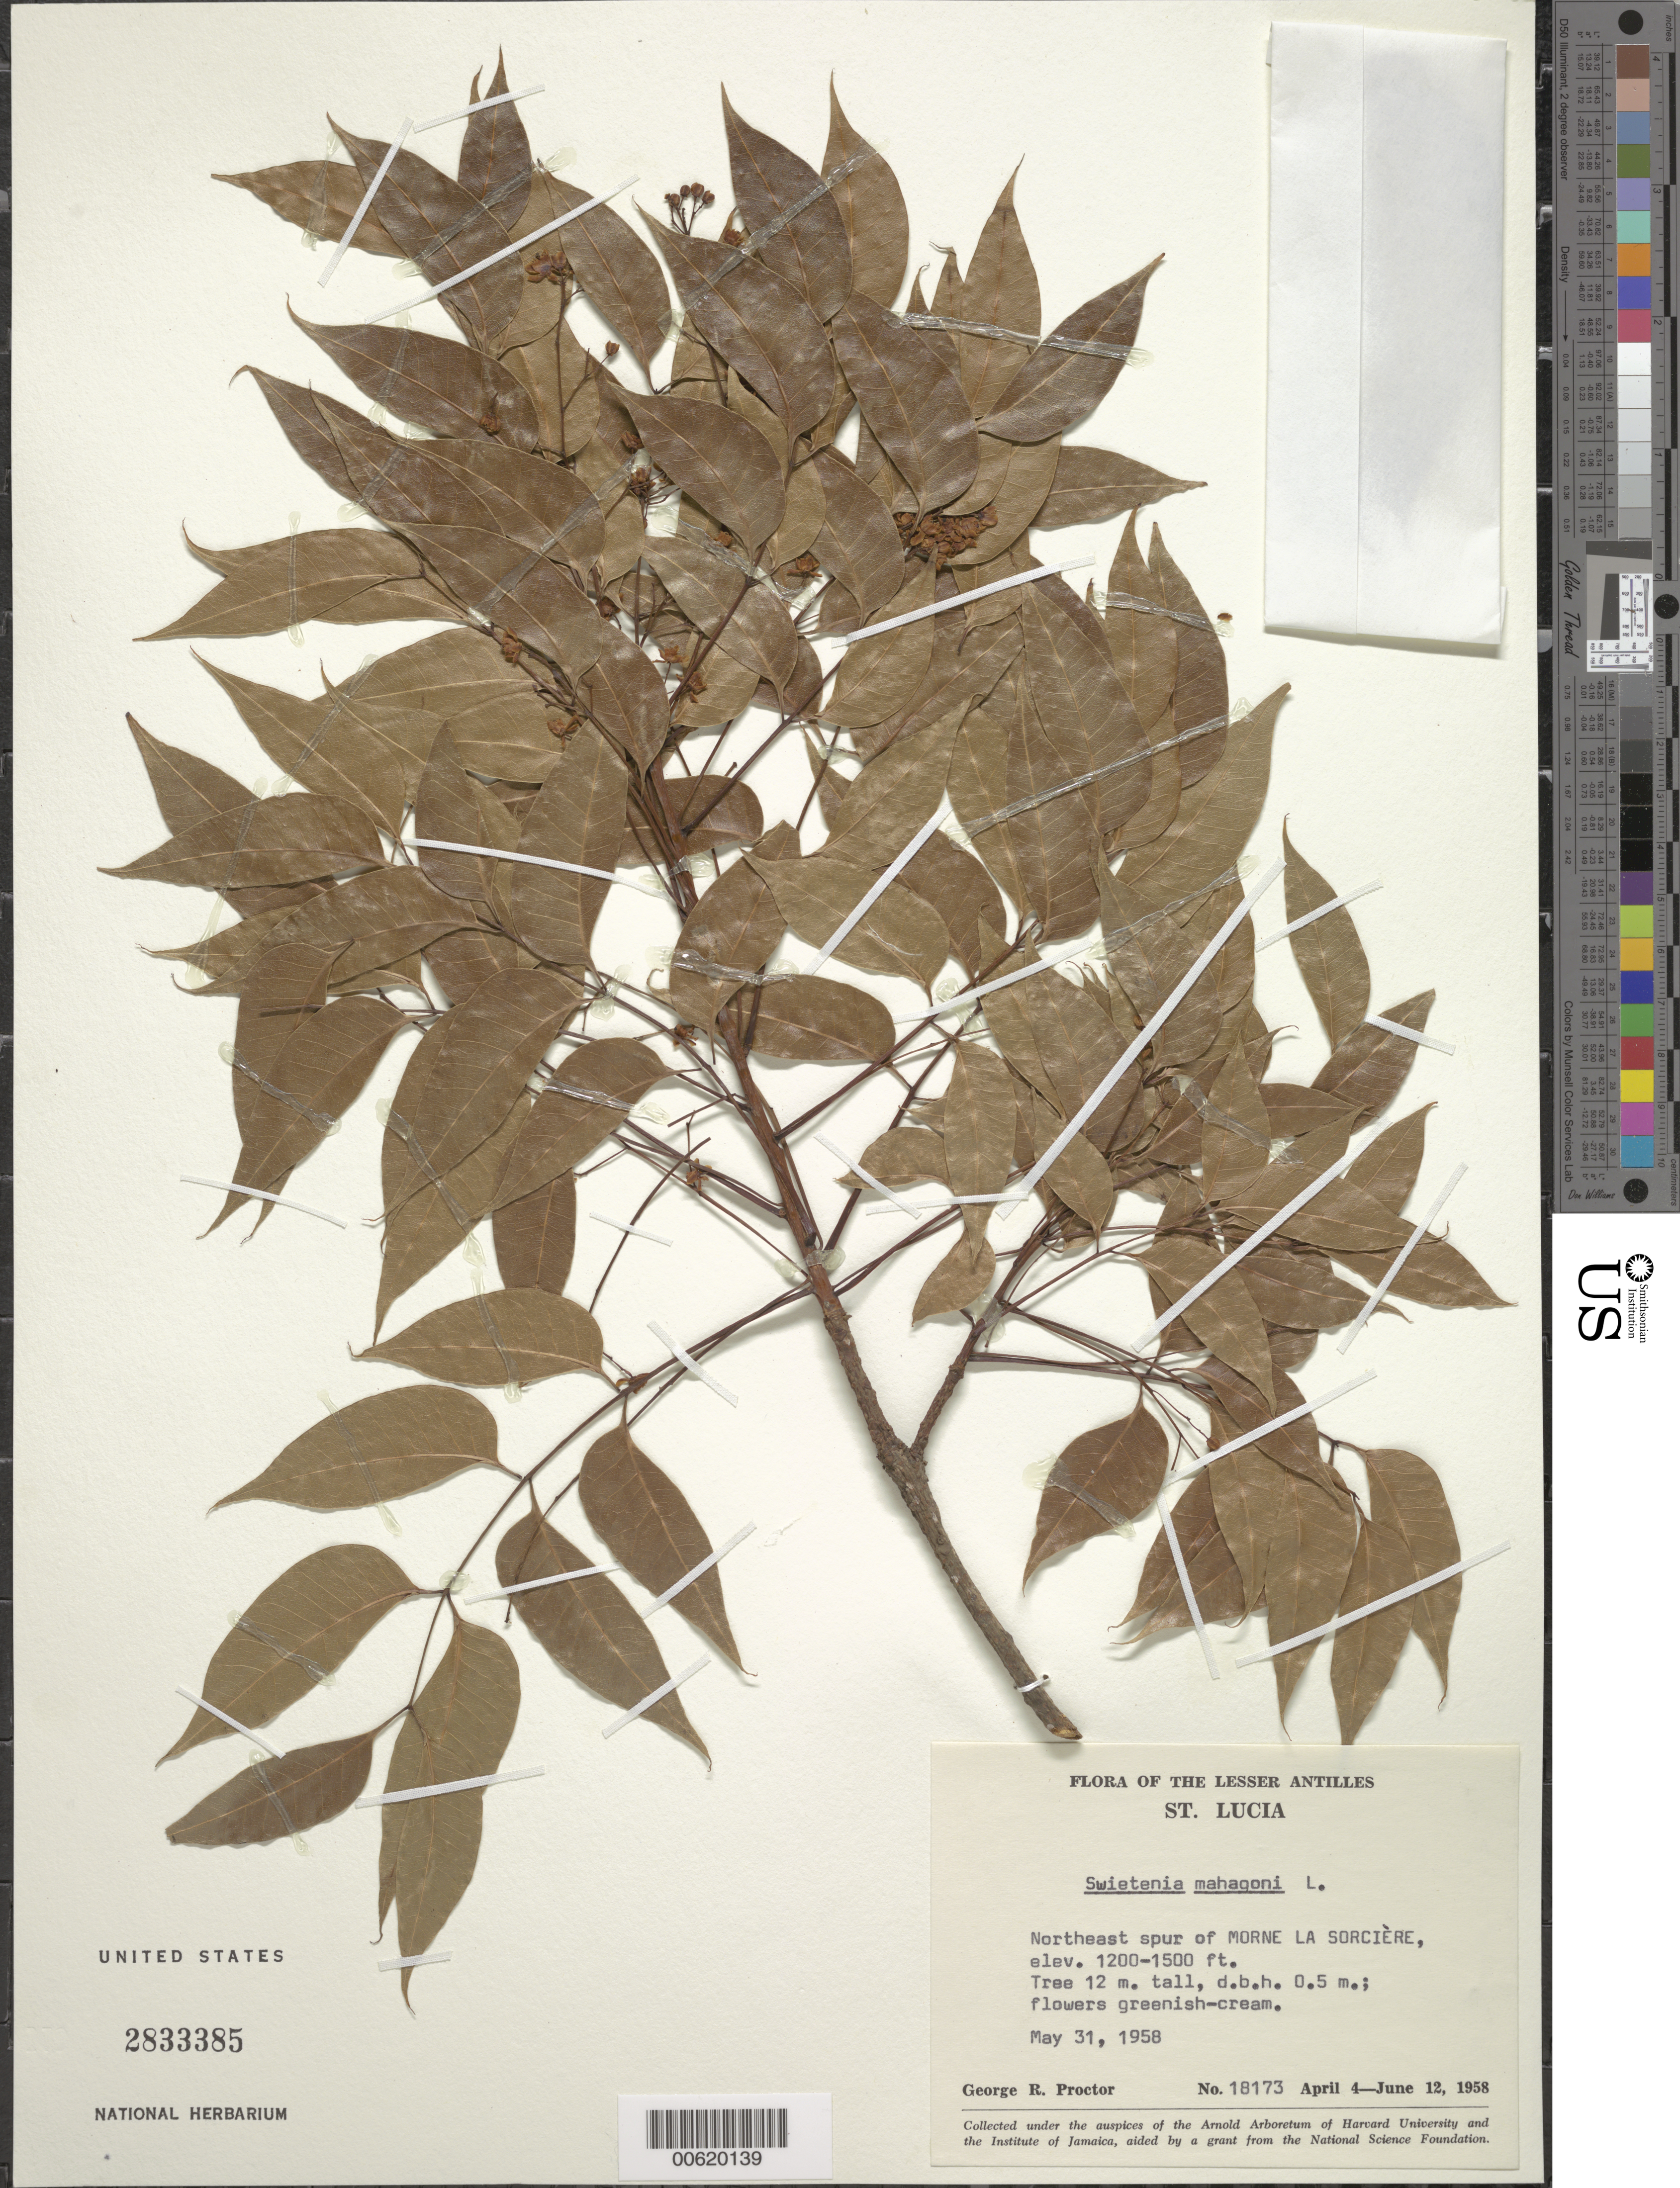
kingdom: Plantae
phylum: Tracheophyta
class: Magnoliopsida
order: Sapindales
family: Meliaceae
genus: Swietenia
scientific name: Swietenia mahagoni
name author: (L.) Jacq.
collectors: G. R. Proctor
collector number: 18173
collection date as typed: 04 Apr 1958 to 12 Jun 1958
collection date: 1958-04-04/1958-06-12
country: St. Lucia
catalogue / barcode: US 2833385